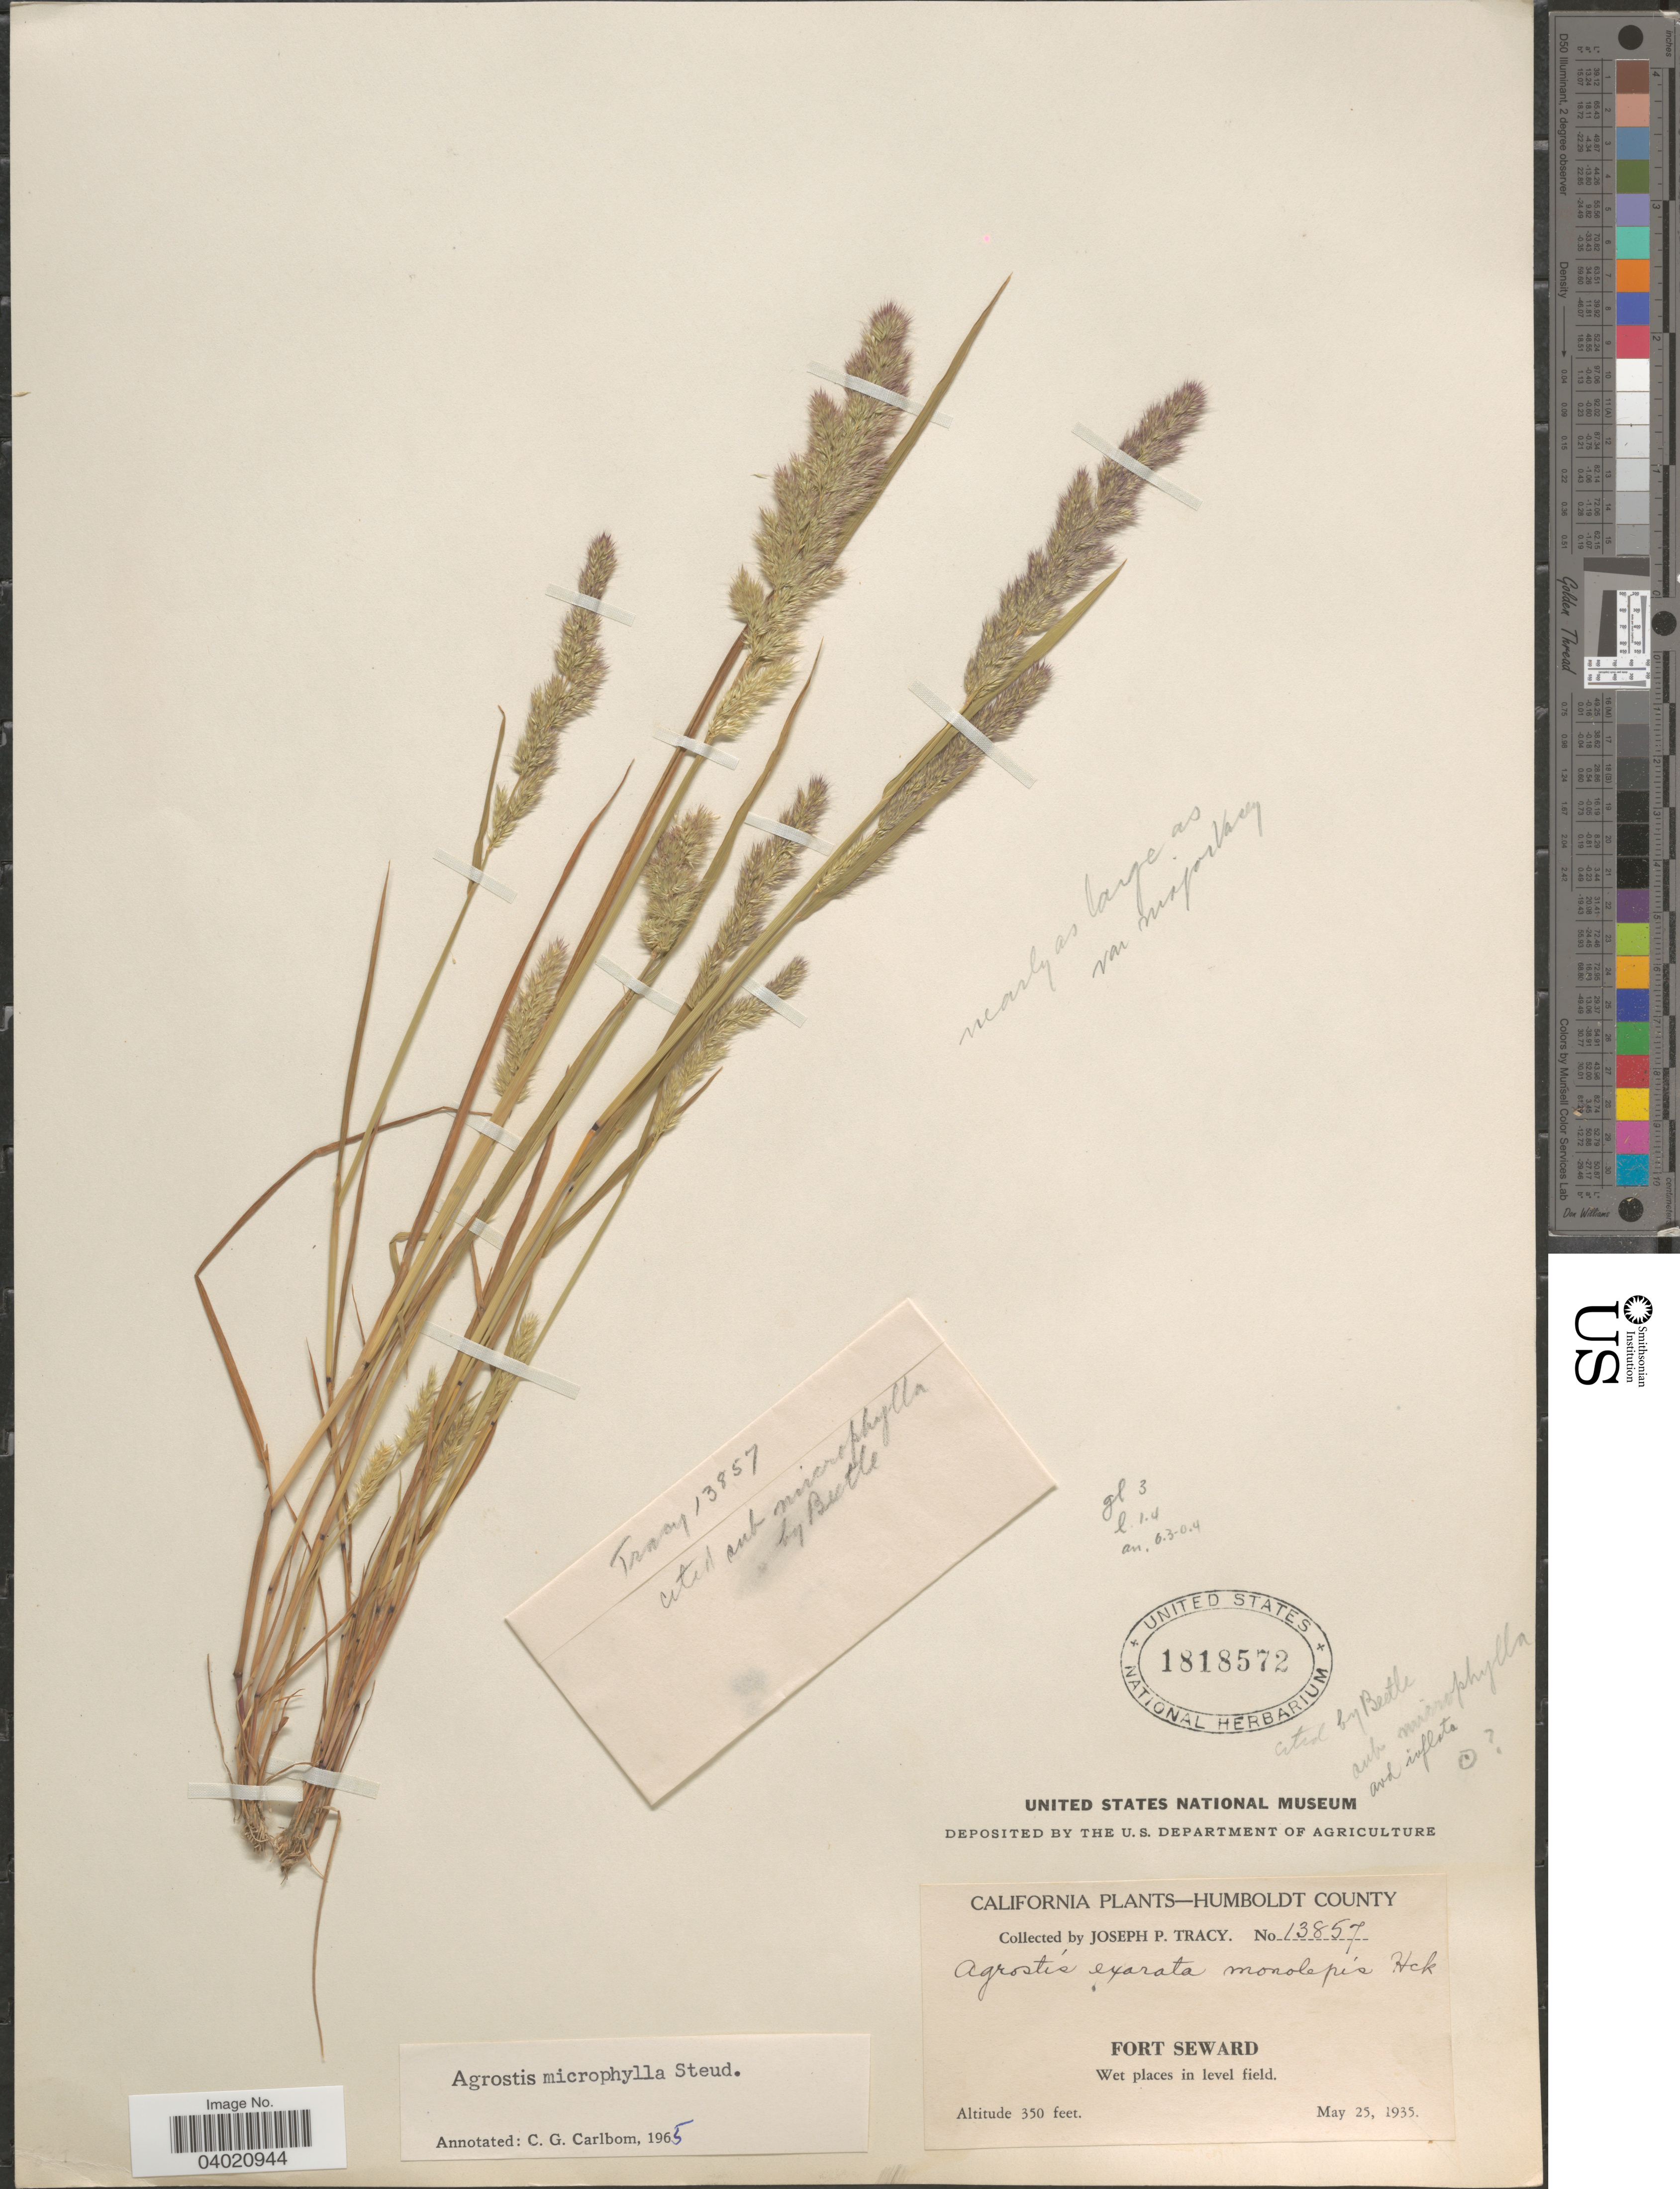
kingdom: Plantae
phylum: Tracheophyta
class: Liliopsida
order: Poales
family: Poaceae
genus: Agrostis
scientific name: Agrostis microphylla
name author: Steud.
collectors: J. Tracy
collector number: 13857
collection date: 1935-05-25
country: United States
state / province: California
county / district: Humboldt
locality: Humboldt County. Fort Seward.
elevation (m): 107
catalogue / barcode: US 1818572